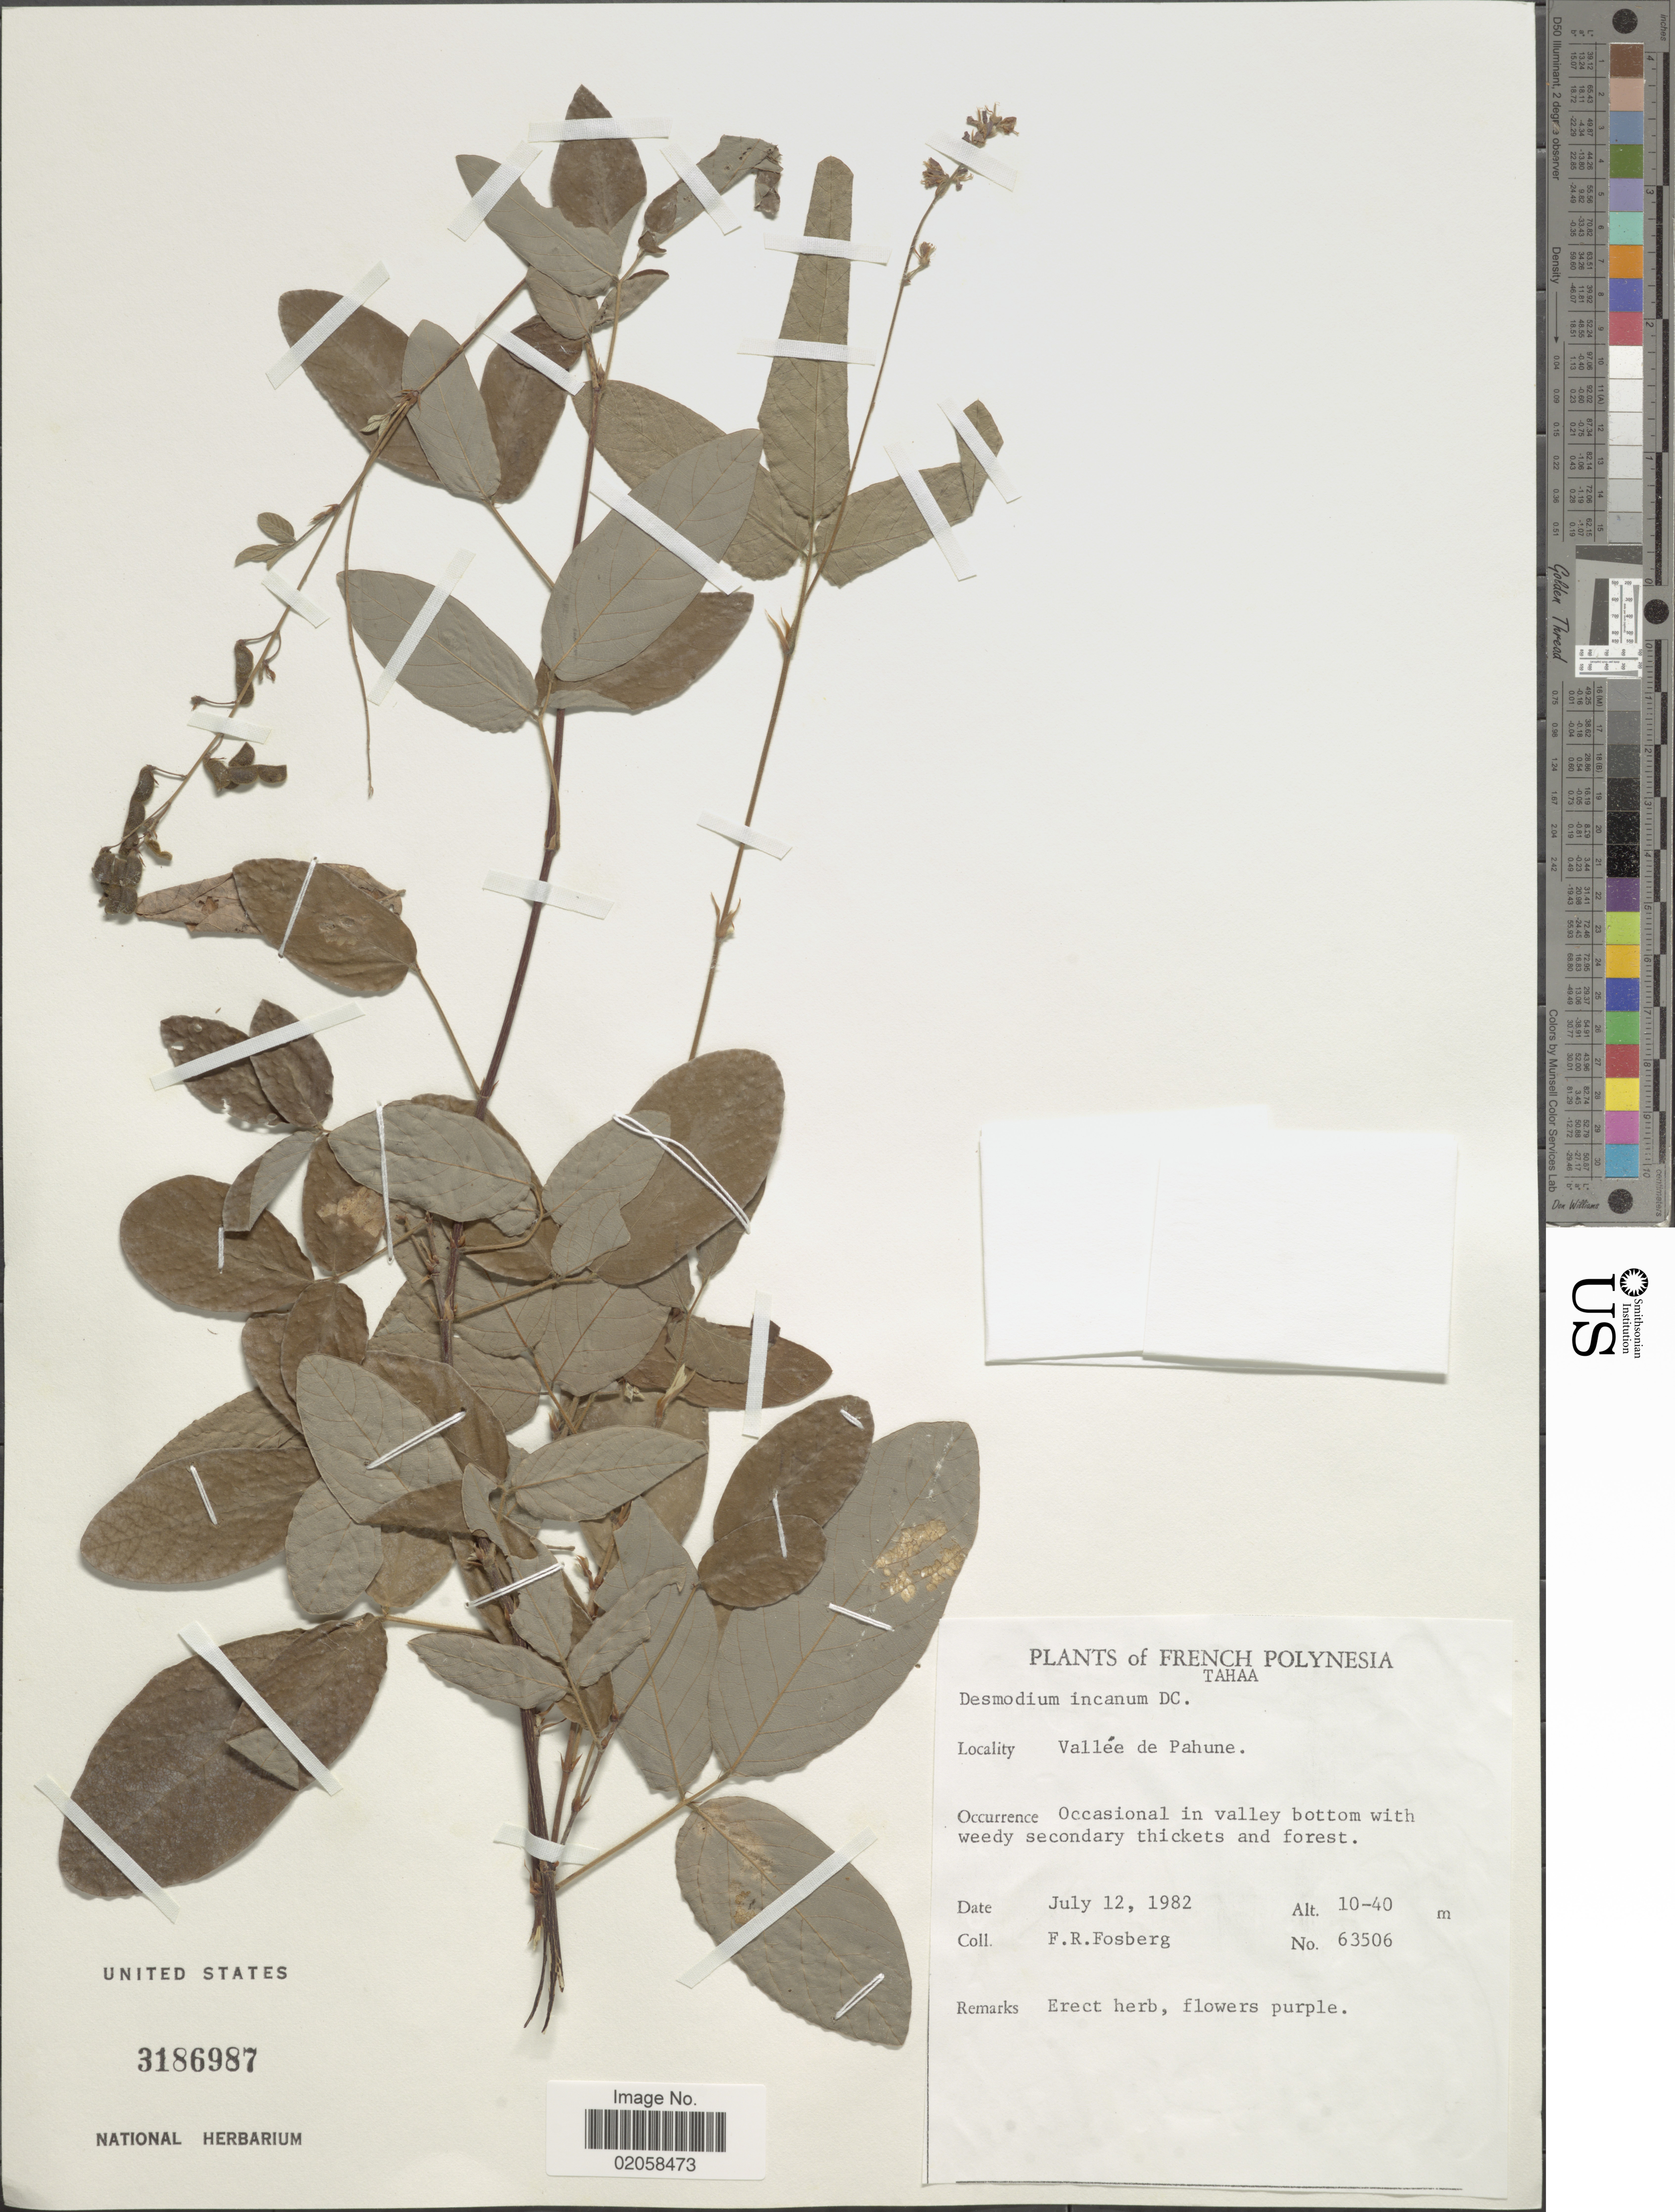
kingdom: Plantae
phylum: Tracheophyta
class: Magnoliopsida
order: Fabales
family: Fabaceae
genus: Desmodium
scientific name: Desmodium incanum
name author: (Sw.) DC.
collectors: F. R. Fosberg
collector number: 63506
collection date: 1982-07-12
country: French Polynesia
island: Tahaa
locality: Tahaa, Vallee de Pahune, occasional in valley bottom with weedy secondary thickets and forest.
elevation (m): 10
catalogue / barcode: US 3186987